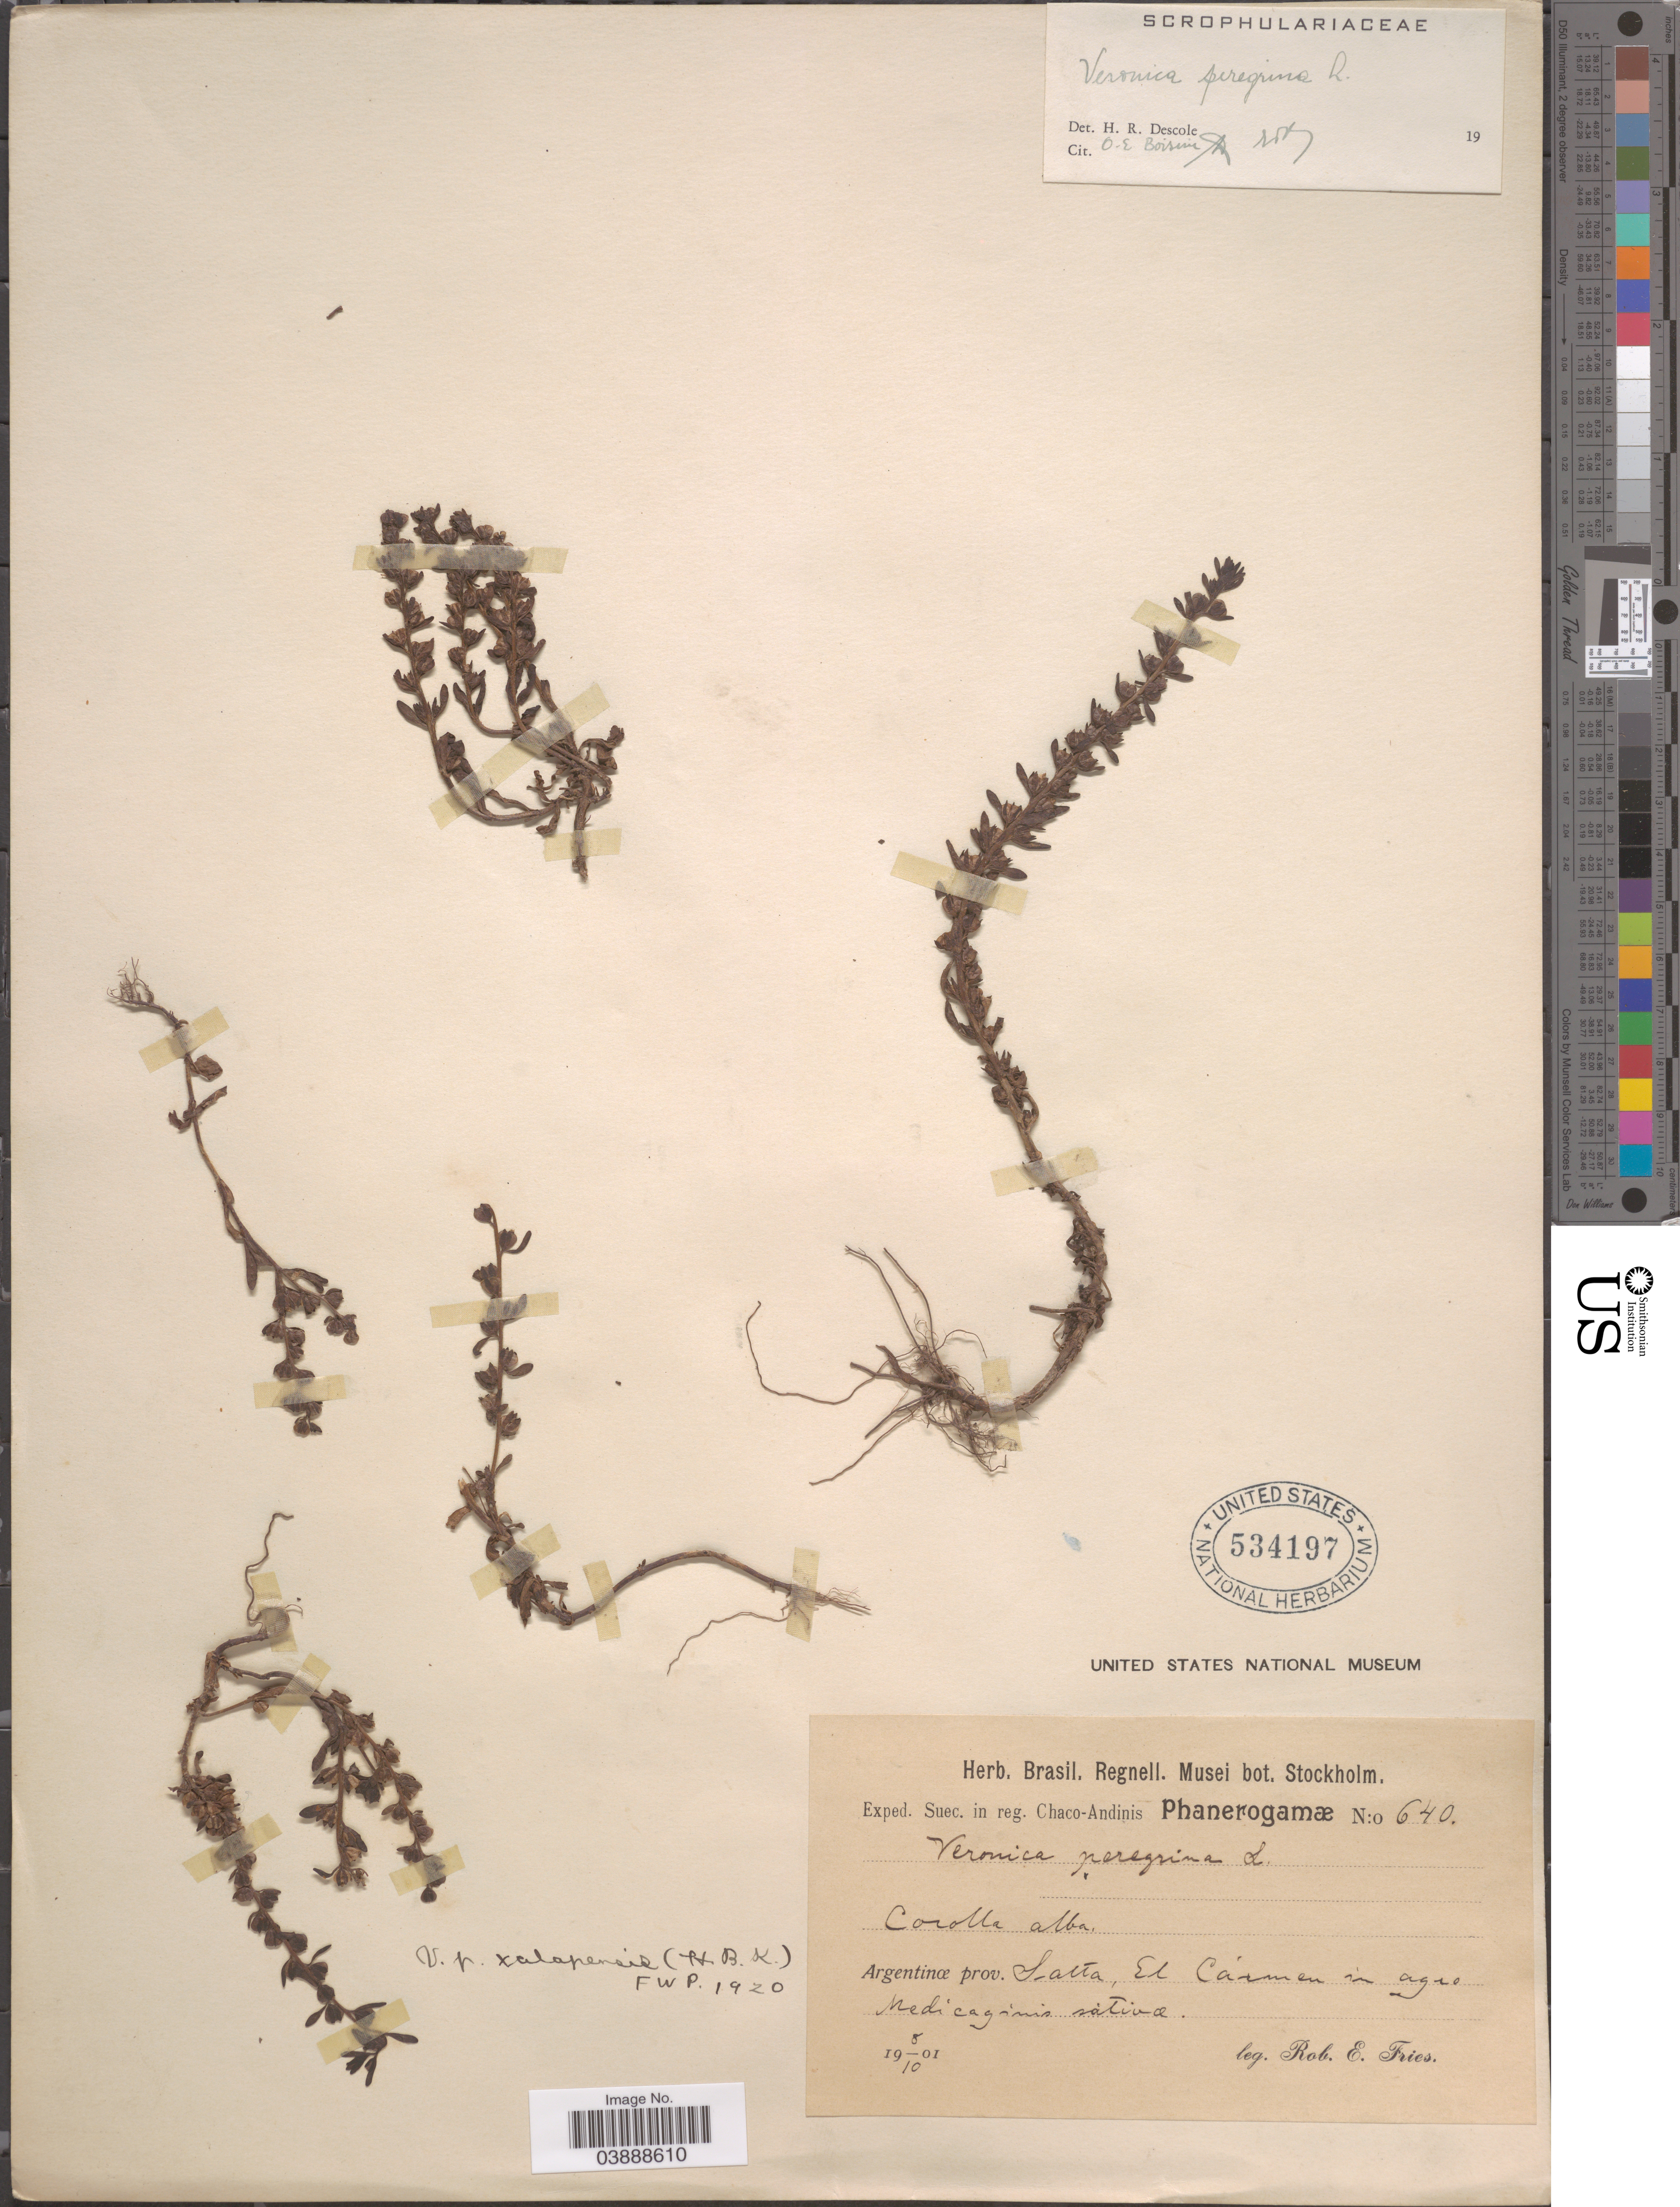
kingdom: Plantae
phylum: Tracheophyta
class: Magnoliopsida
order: Lamiales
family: Plantaginaceae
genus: Veronica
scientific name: Veronica peregrina var. xalapensis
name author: Kunth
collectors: R. E. Fries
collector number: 640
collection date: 1901-10-08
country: Argentina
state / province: Salta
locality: El Carmen in agro.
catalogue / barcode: US 534197